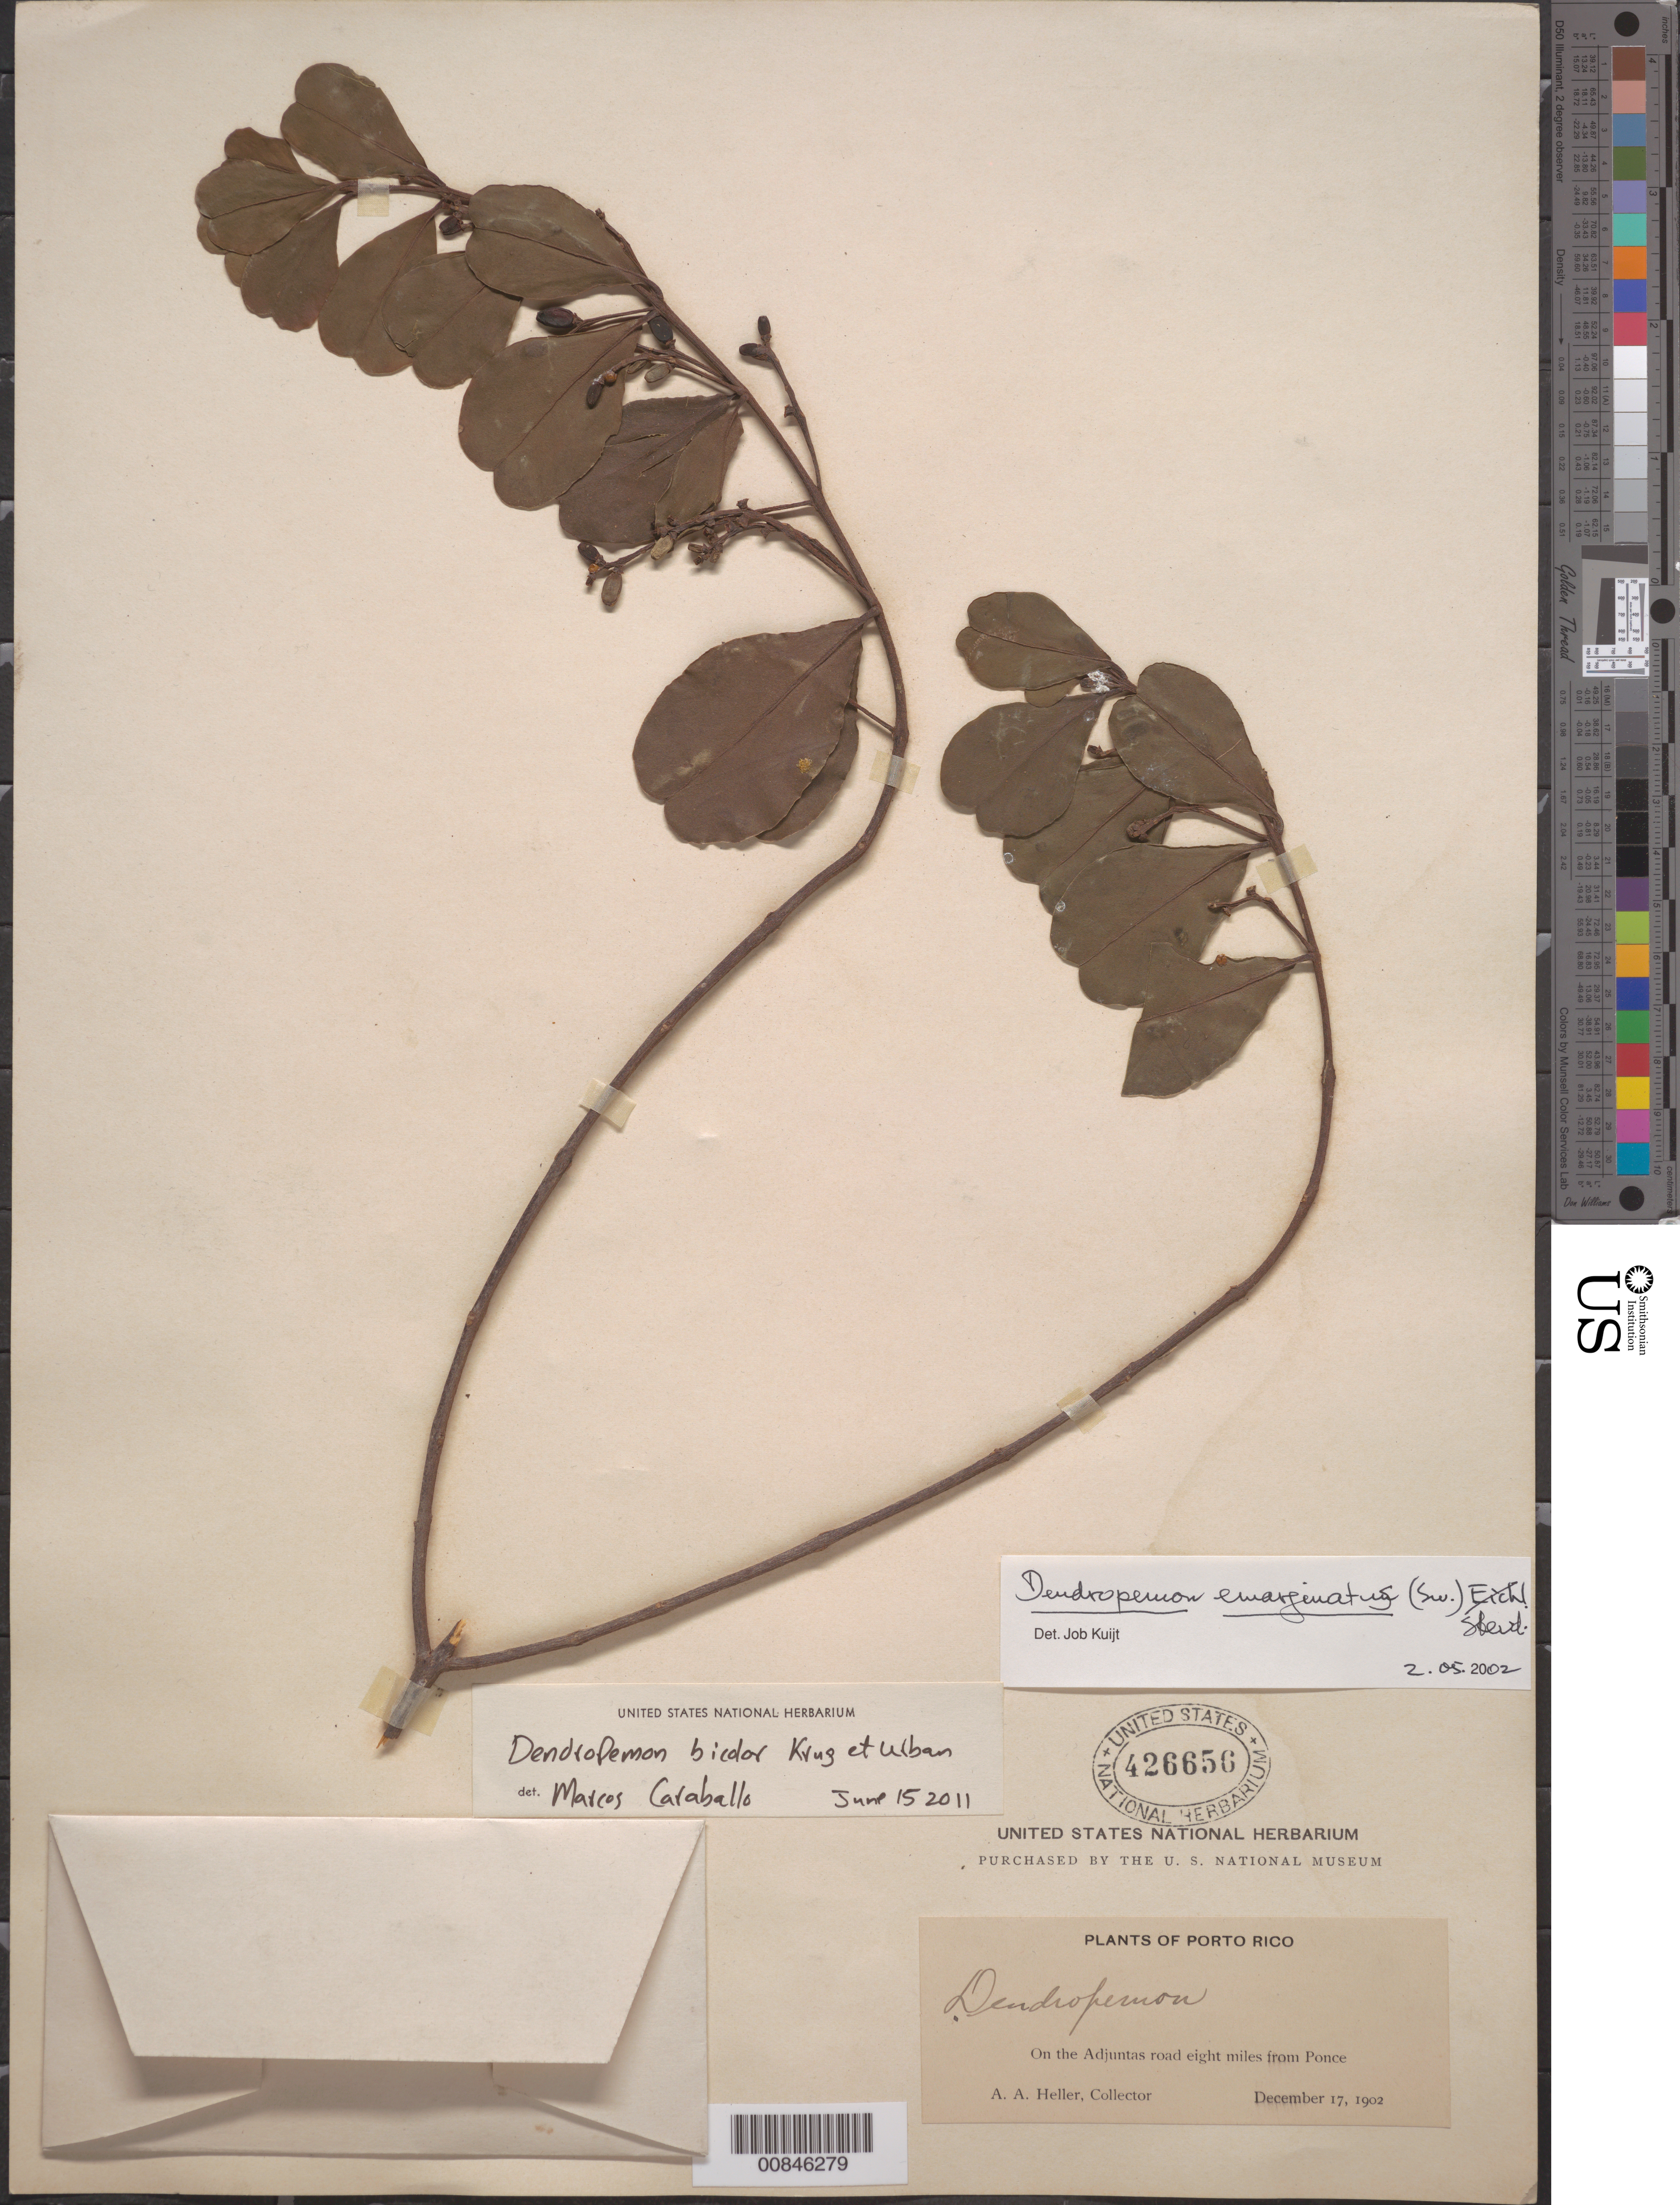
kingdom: Plantae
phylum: Tracheophyta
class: Magnoliopsida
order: Santalales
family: Loranthaceae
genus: Dendropemon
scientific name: Dendropemon bicolor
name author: Krug & Urb.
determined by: Caraballo-Ortiz, Marcos A., (MISS), University of Mississippi (UNITED STATES)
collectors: A. A. Heller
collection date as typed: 17 Dec 1902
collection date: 1902-12-17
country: Puerto Rico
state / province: Ponce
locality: On the Adjuntas road eight miles from Ponce.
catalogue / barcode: US 426656